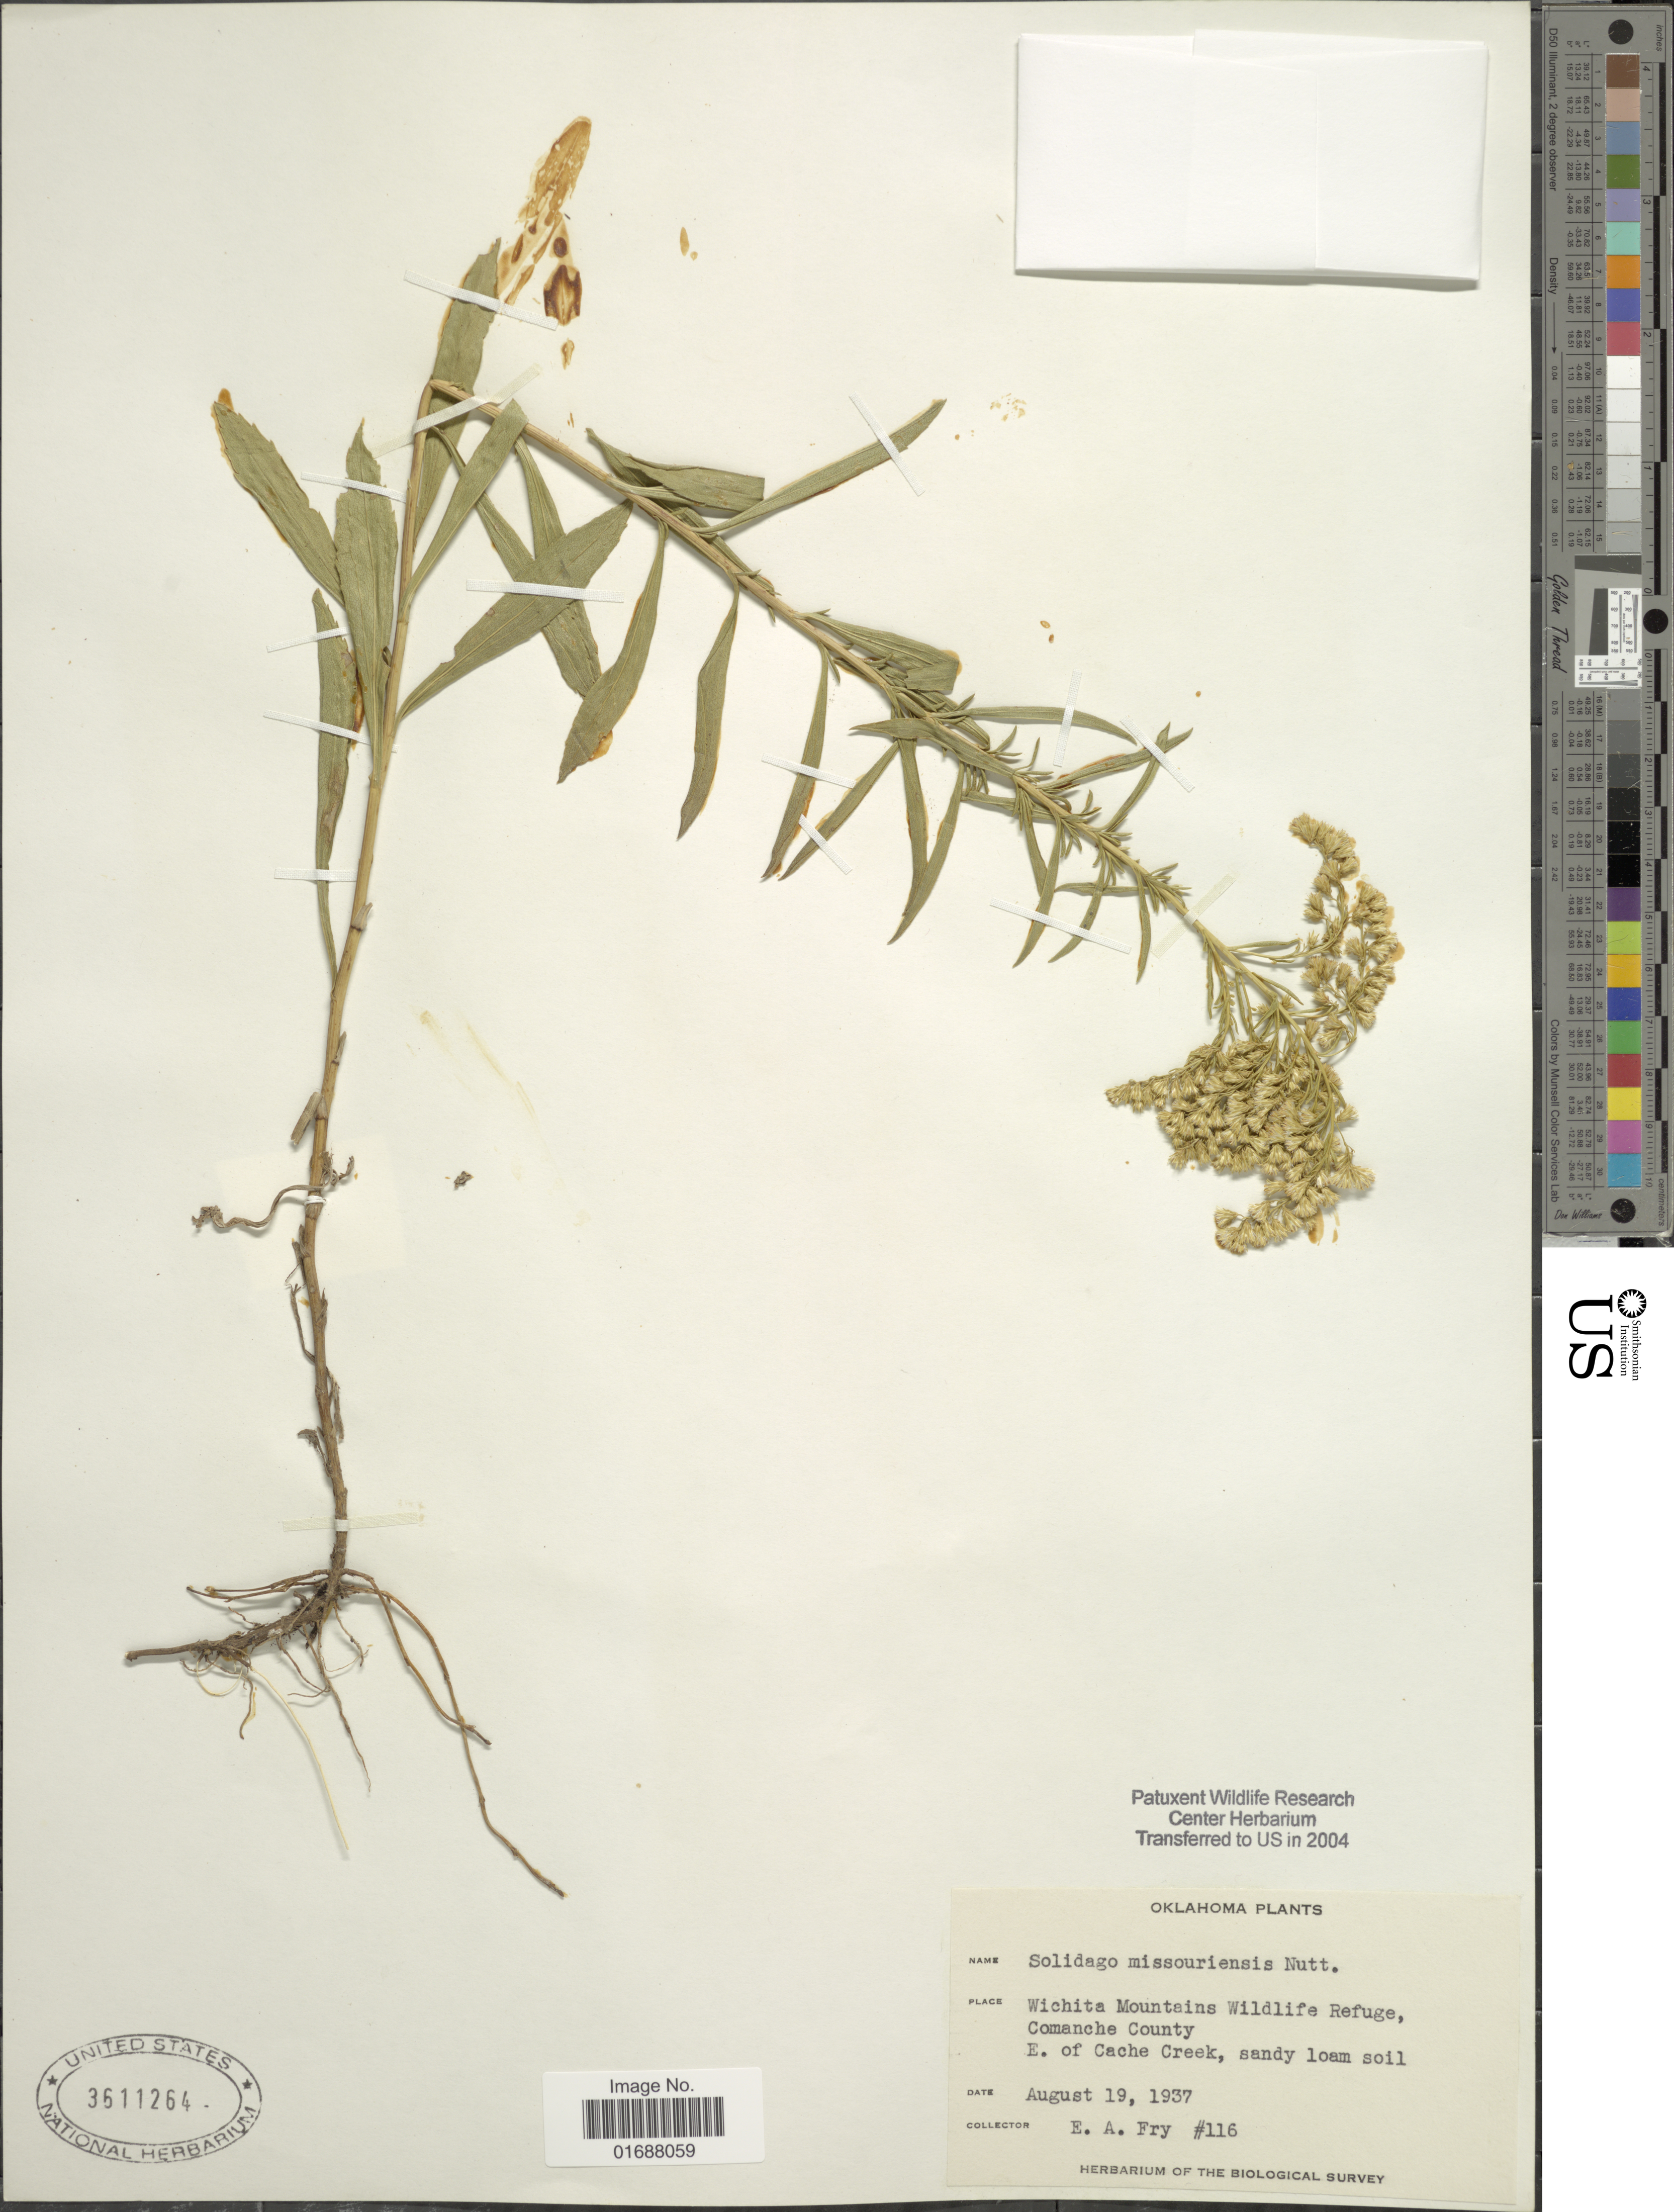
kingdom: Plantae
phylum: Tracheophyta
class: Magnoliopsida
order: Asterales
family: Asteraceae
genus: Solidago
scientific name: Solidago missouriensis var. fasciculata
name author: Holz.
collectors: E. Fry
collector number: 116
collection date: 1937-08-19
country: United States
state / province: Oklahoma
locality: Wichita Mountains Wildlife Refuge Comanche County, E. of Cache Creek.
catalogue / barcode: US 3611264